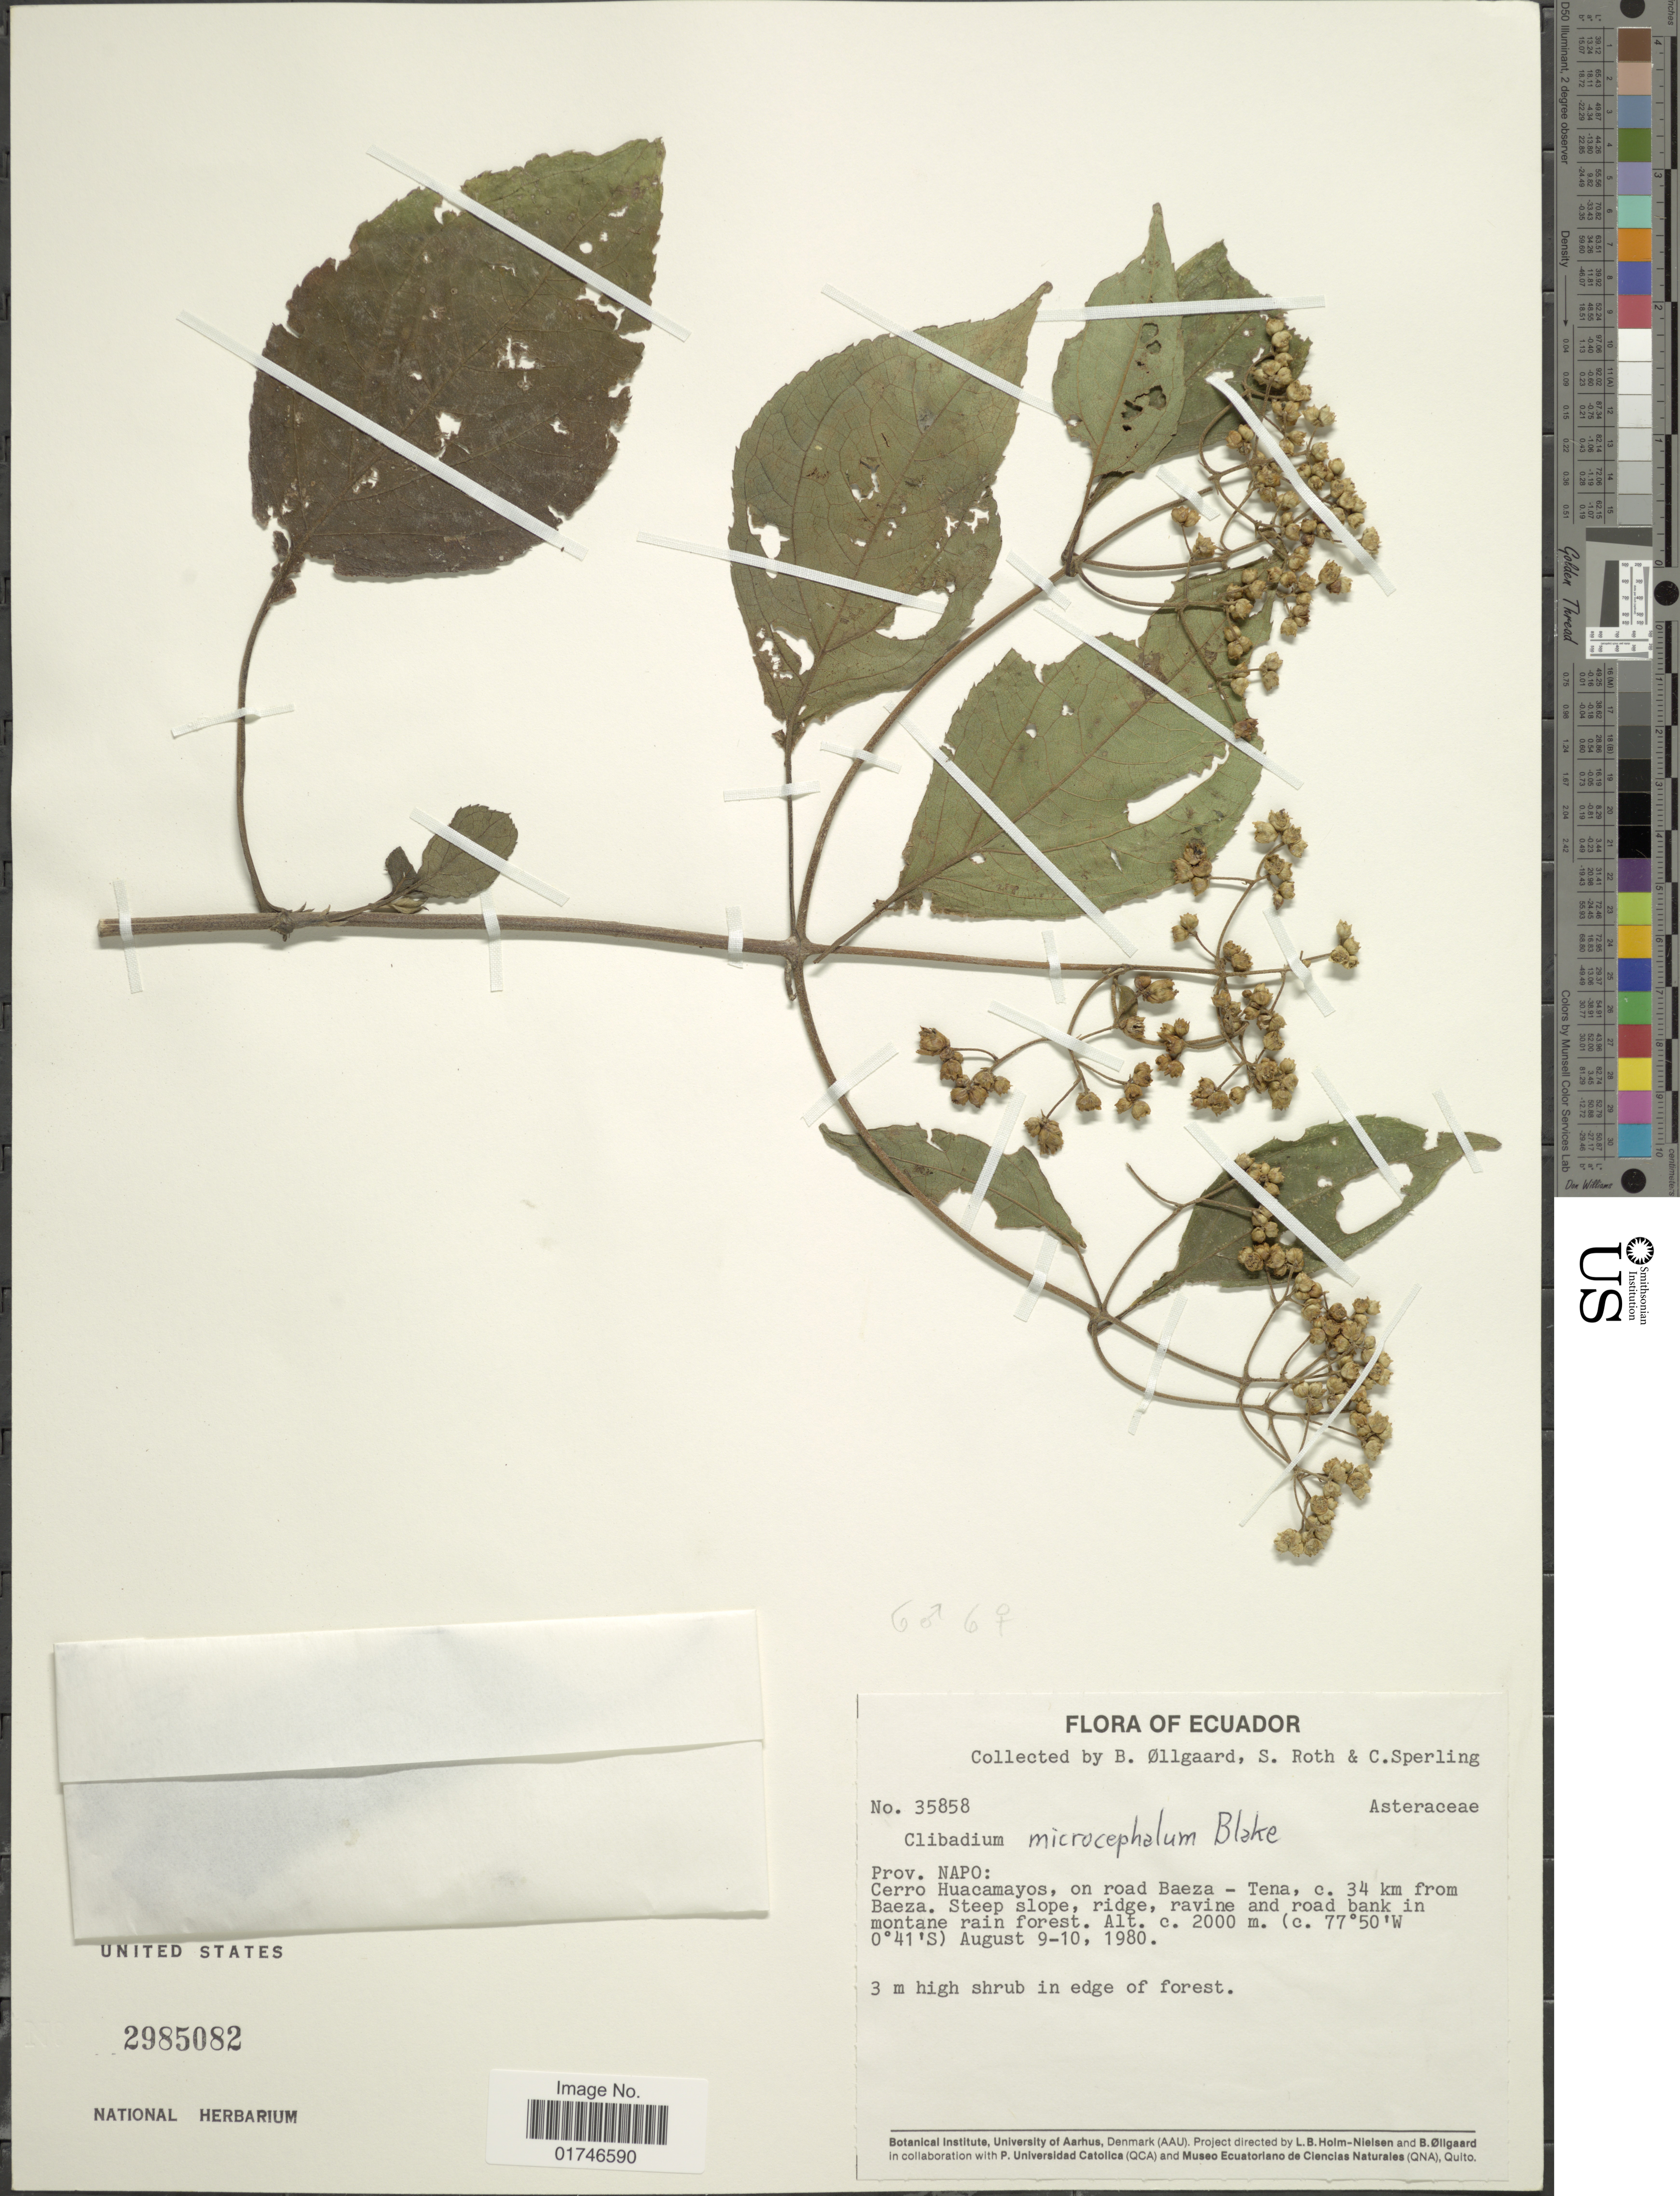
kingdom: Plantae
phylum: Tracheophyta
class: Magnoliopsida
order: Asterales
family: Asteraceae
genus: Clibadium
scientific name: Clibadium microcephalum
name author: S.F. Blake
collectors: B. Øllgaard, S. Roth & C. Sperling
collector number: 35858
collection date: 1980-08-09/1980-08-10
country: Ecuador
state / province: Napo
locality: Cerro Huacamayos, on road Baeza - Tena, c. 34 km from Baeza, Steep slope, ridge, ravine and road bank in montane rain forest.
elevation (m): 2000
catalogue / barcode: US 2985082